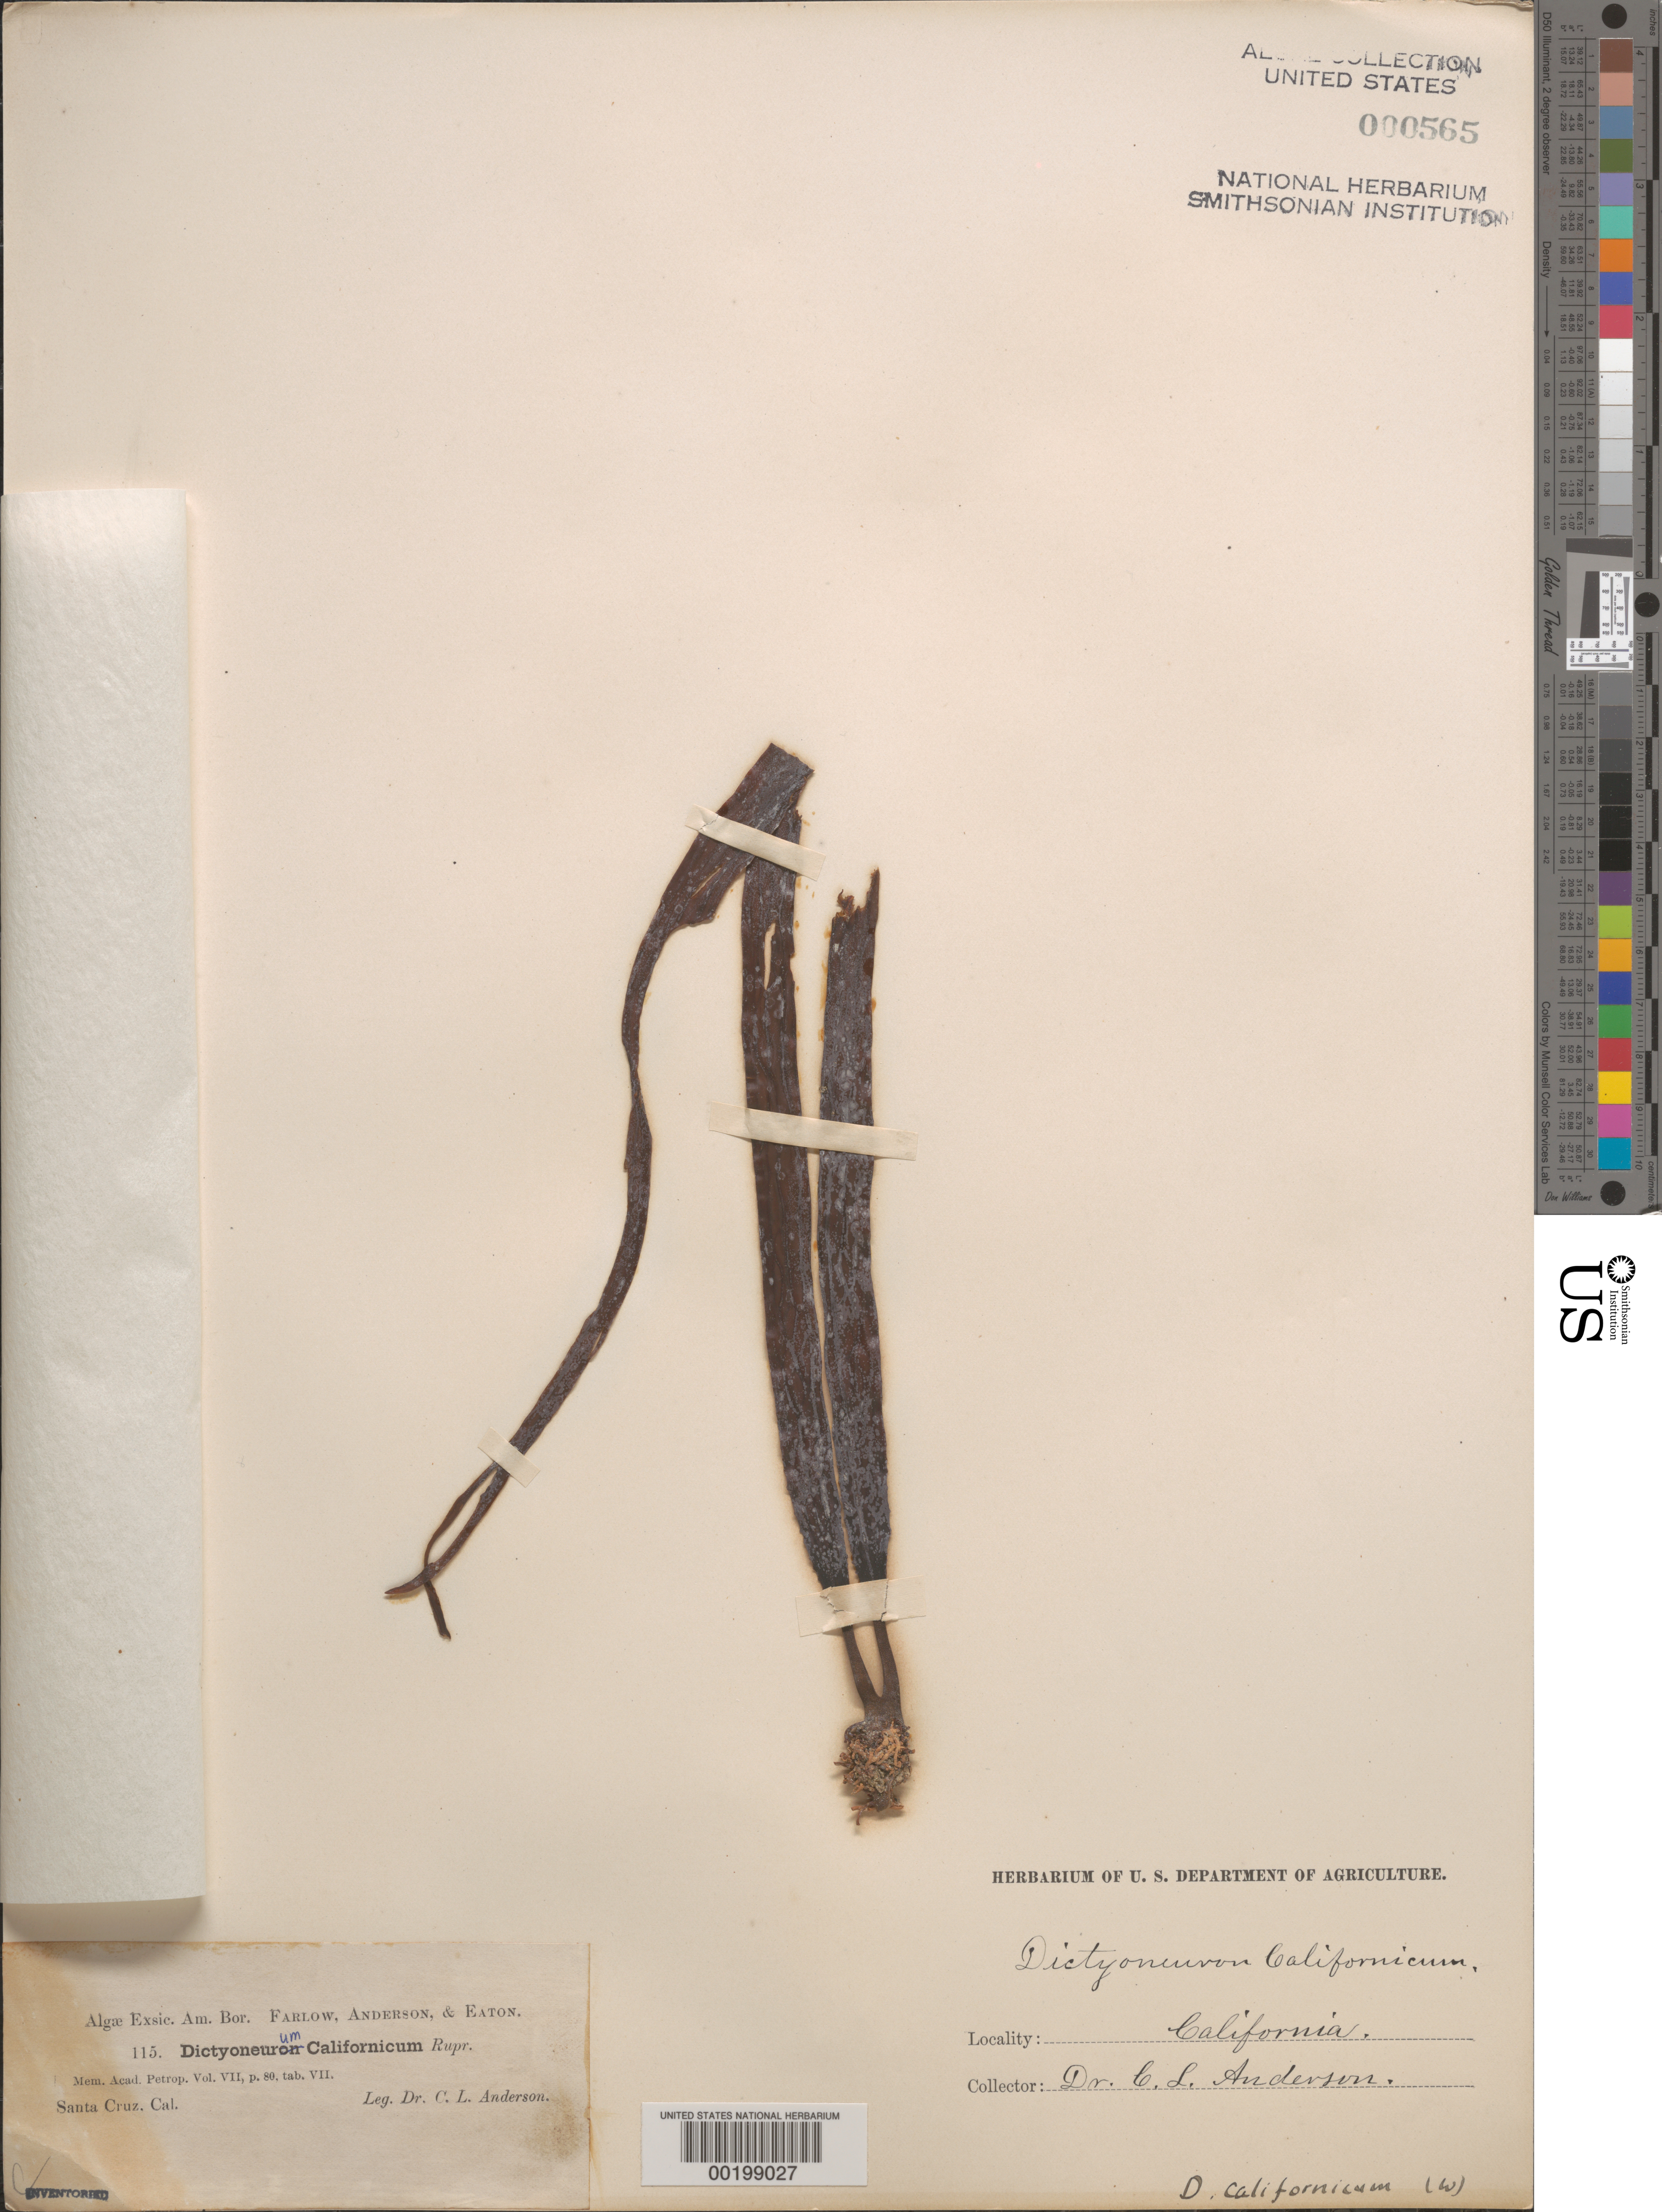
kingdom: Chromista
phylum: Ochrophyta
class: Phaeophyceae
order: Laminariales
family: Costariaceae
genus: Dictyoneurum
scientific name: Dictyoneurum californicum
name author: Rupr.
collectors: C. L. Anderson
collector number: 115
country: United States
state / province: California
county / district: Santa Cruz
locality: Santa Cruz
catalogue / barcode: US 565